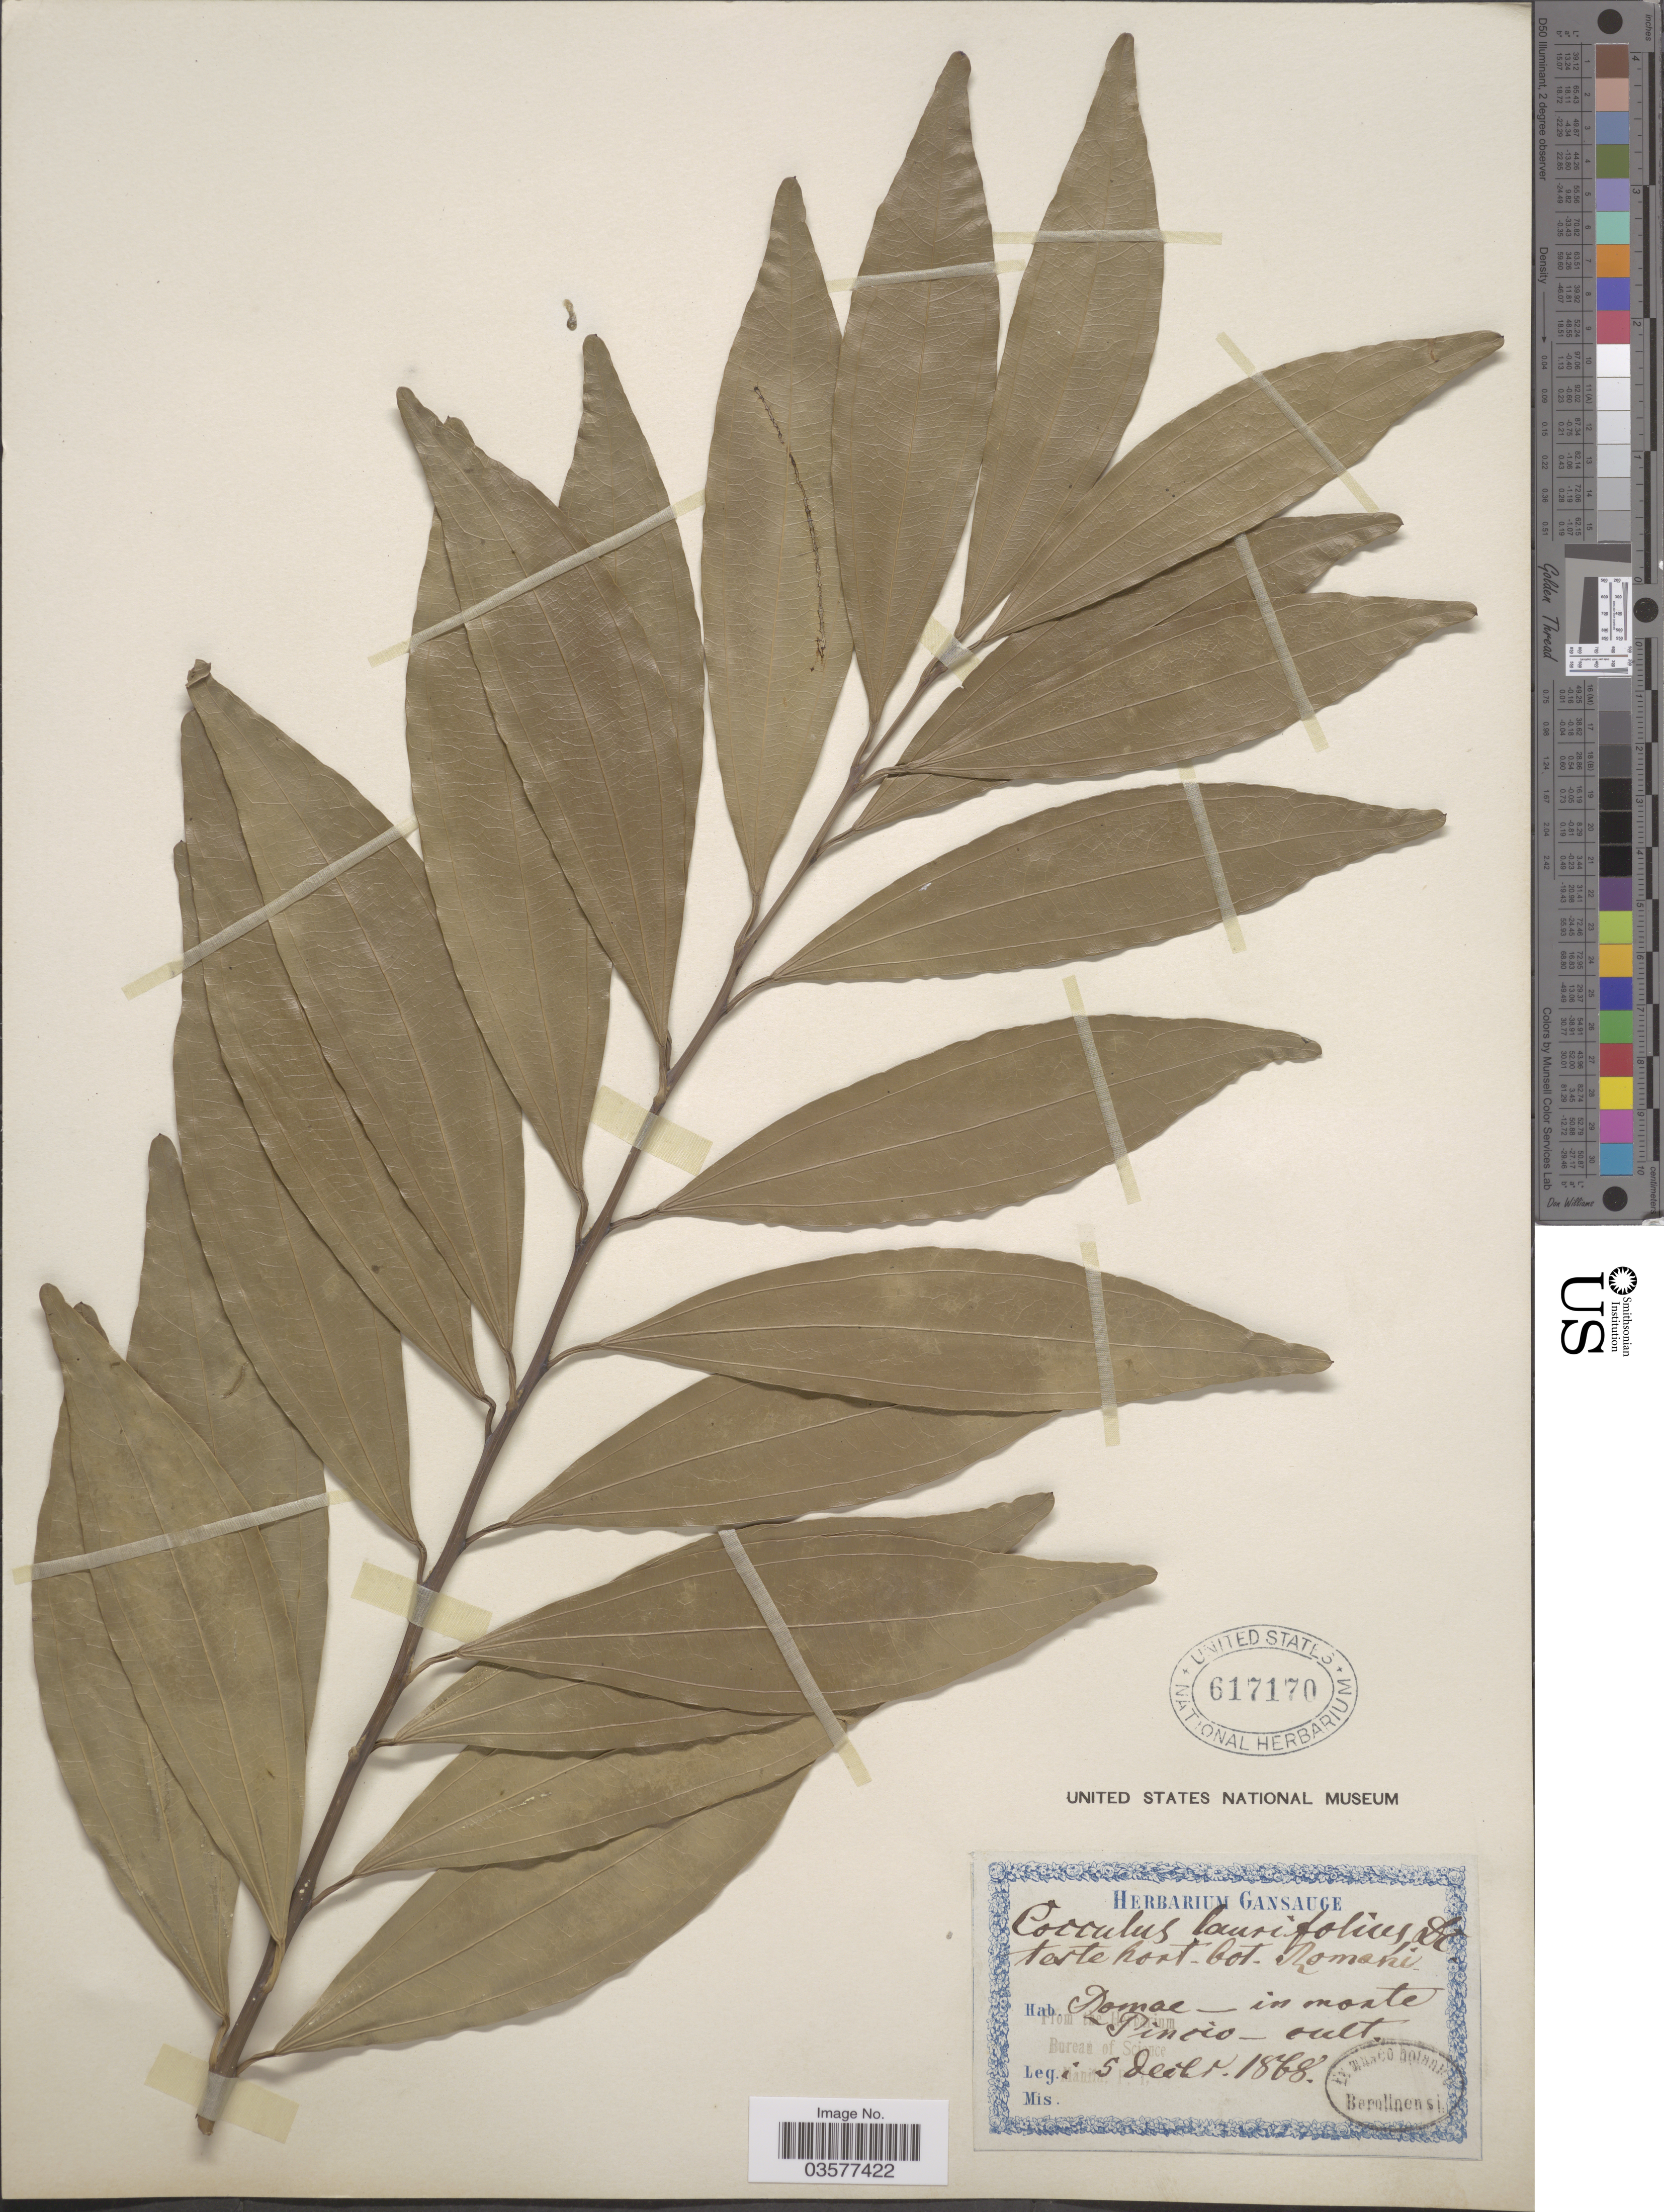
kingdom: Plantae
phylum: Tracheophyta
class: Magnoliopsida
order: Ranunculales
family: Menispermaceae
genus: Cocculus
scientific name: Cocculus laurifolius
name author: DC.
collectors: Ex herb. Gansauge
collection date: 1868-12-05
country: Italy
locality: Domae-in monte Pincio.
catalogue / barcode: US 617170